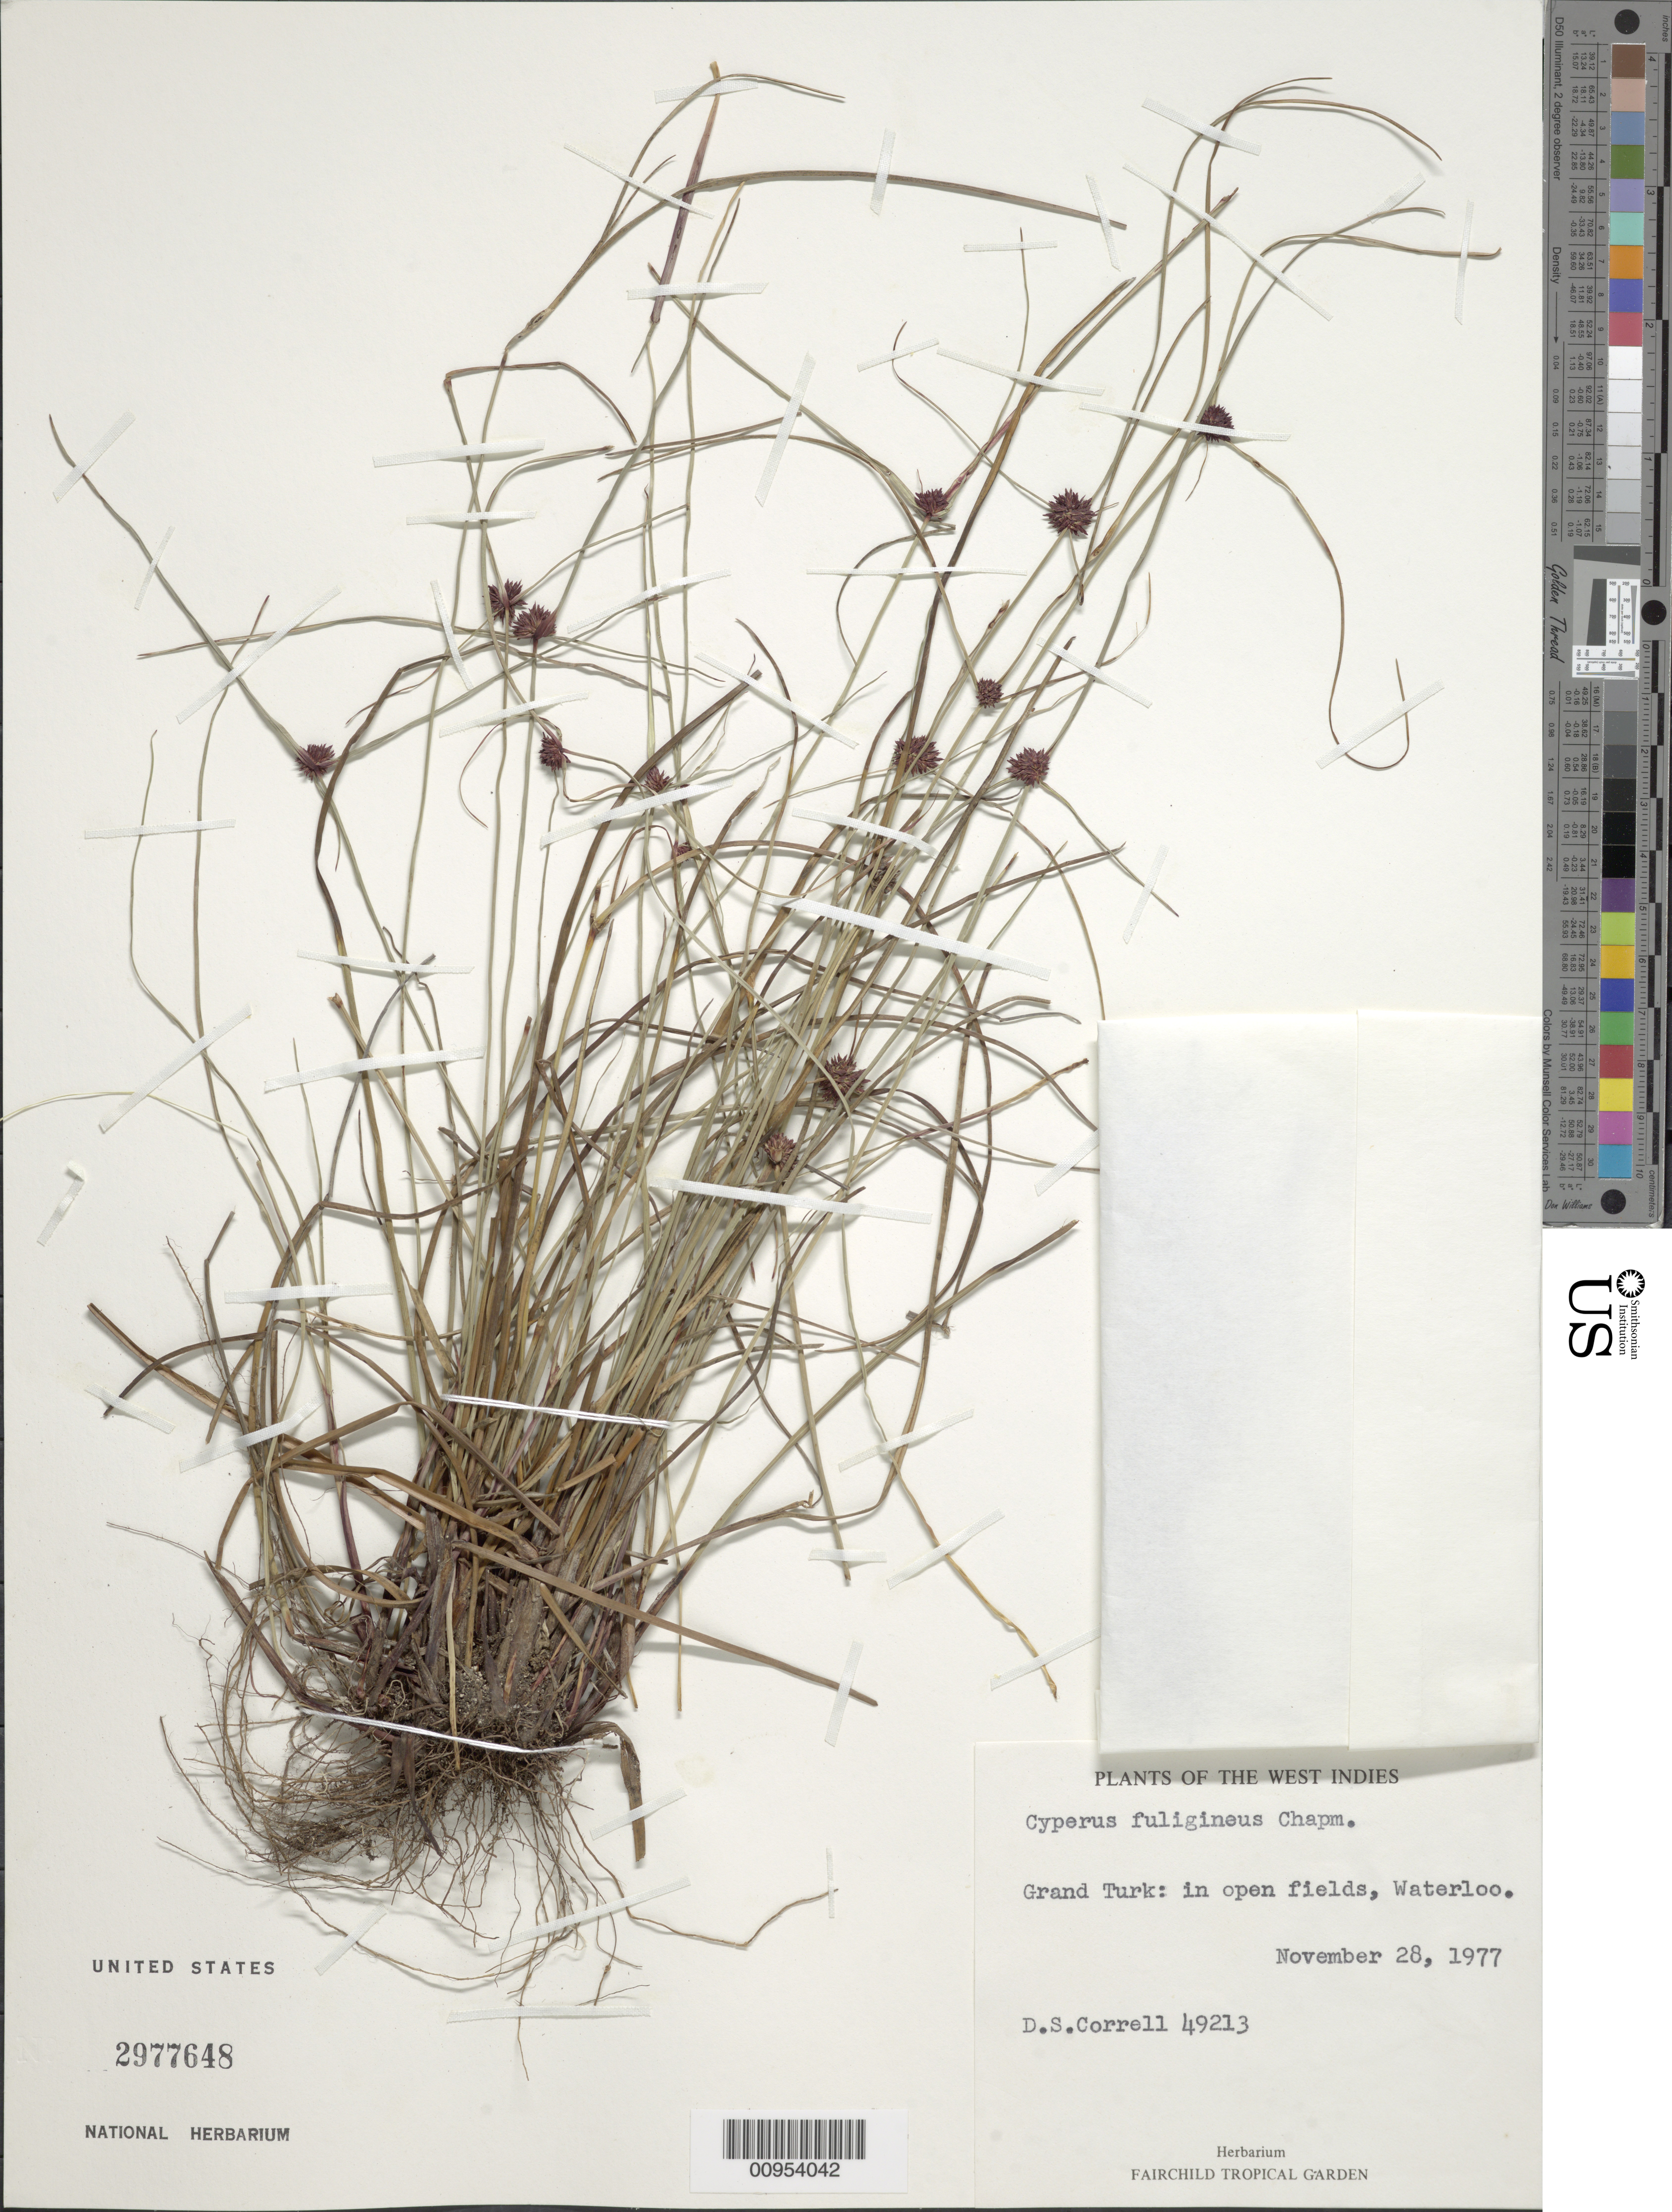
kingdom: Plantae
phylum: Tracheophyta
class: Liliopsida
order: Poales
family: Cyperaceae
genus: Cyperus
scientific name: Cyperus fuligineus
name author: Chapm.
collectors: D. S. Correll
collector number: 49213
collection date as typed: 28 Nov 1977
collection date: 1977-11-28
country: Turks and Caicos Islands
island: Grand Turk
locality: fields, Waterloo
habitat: In open fields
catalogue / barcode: US 2977648